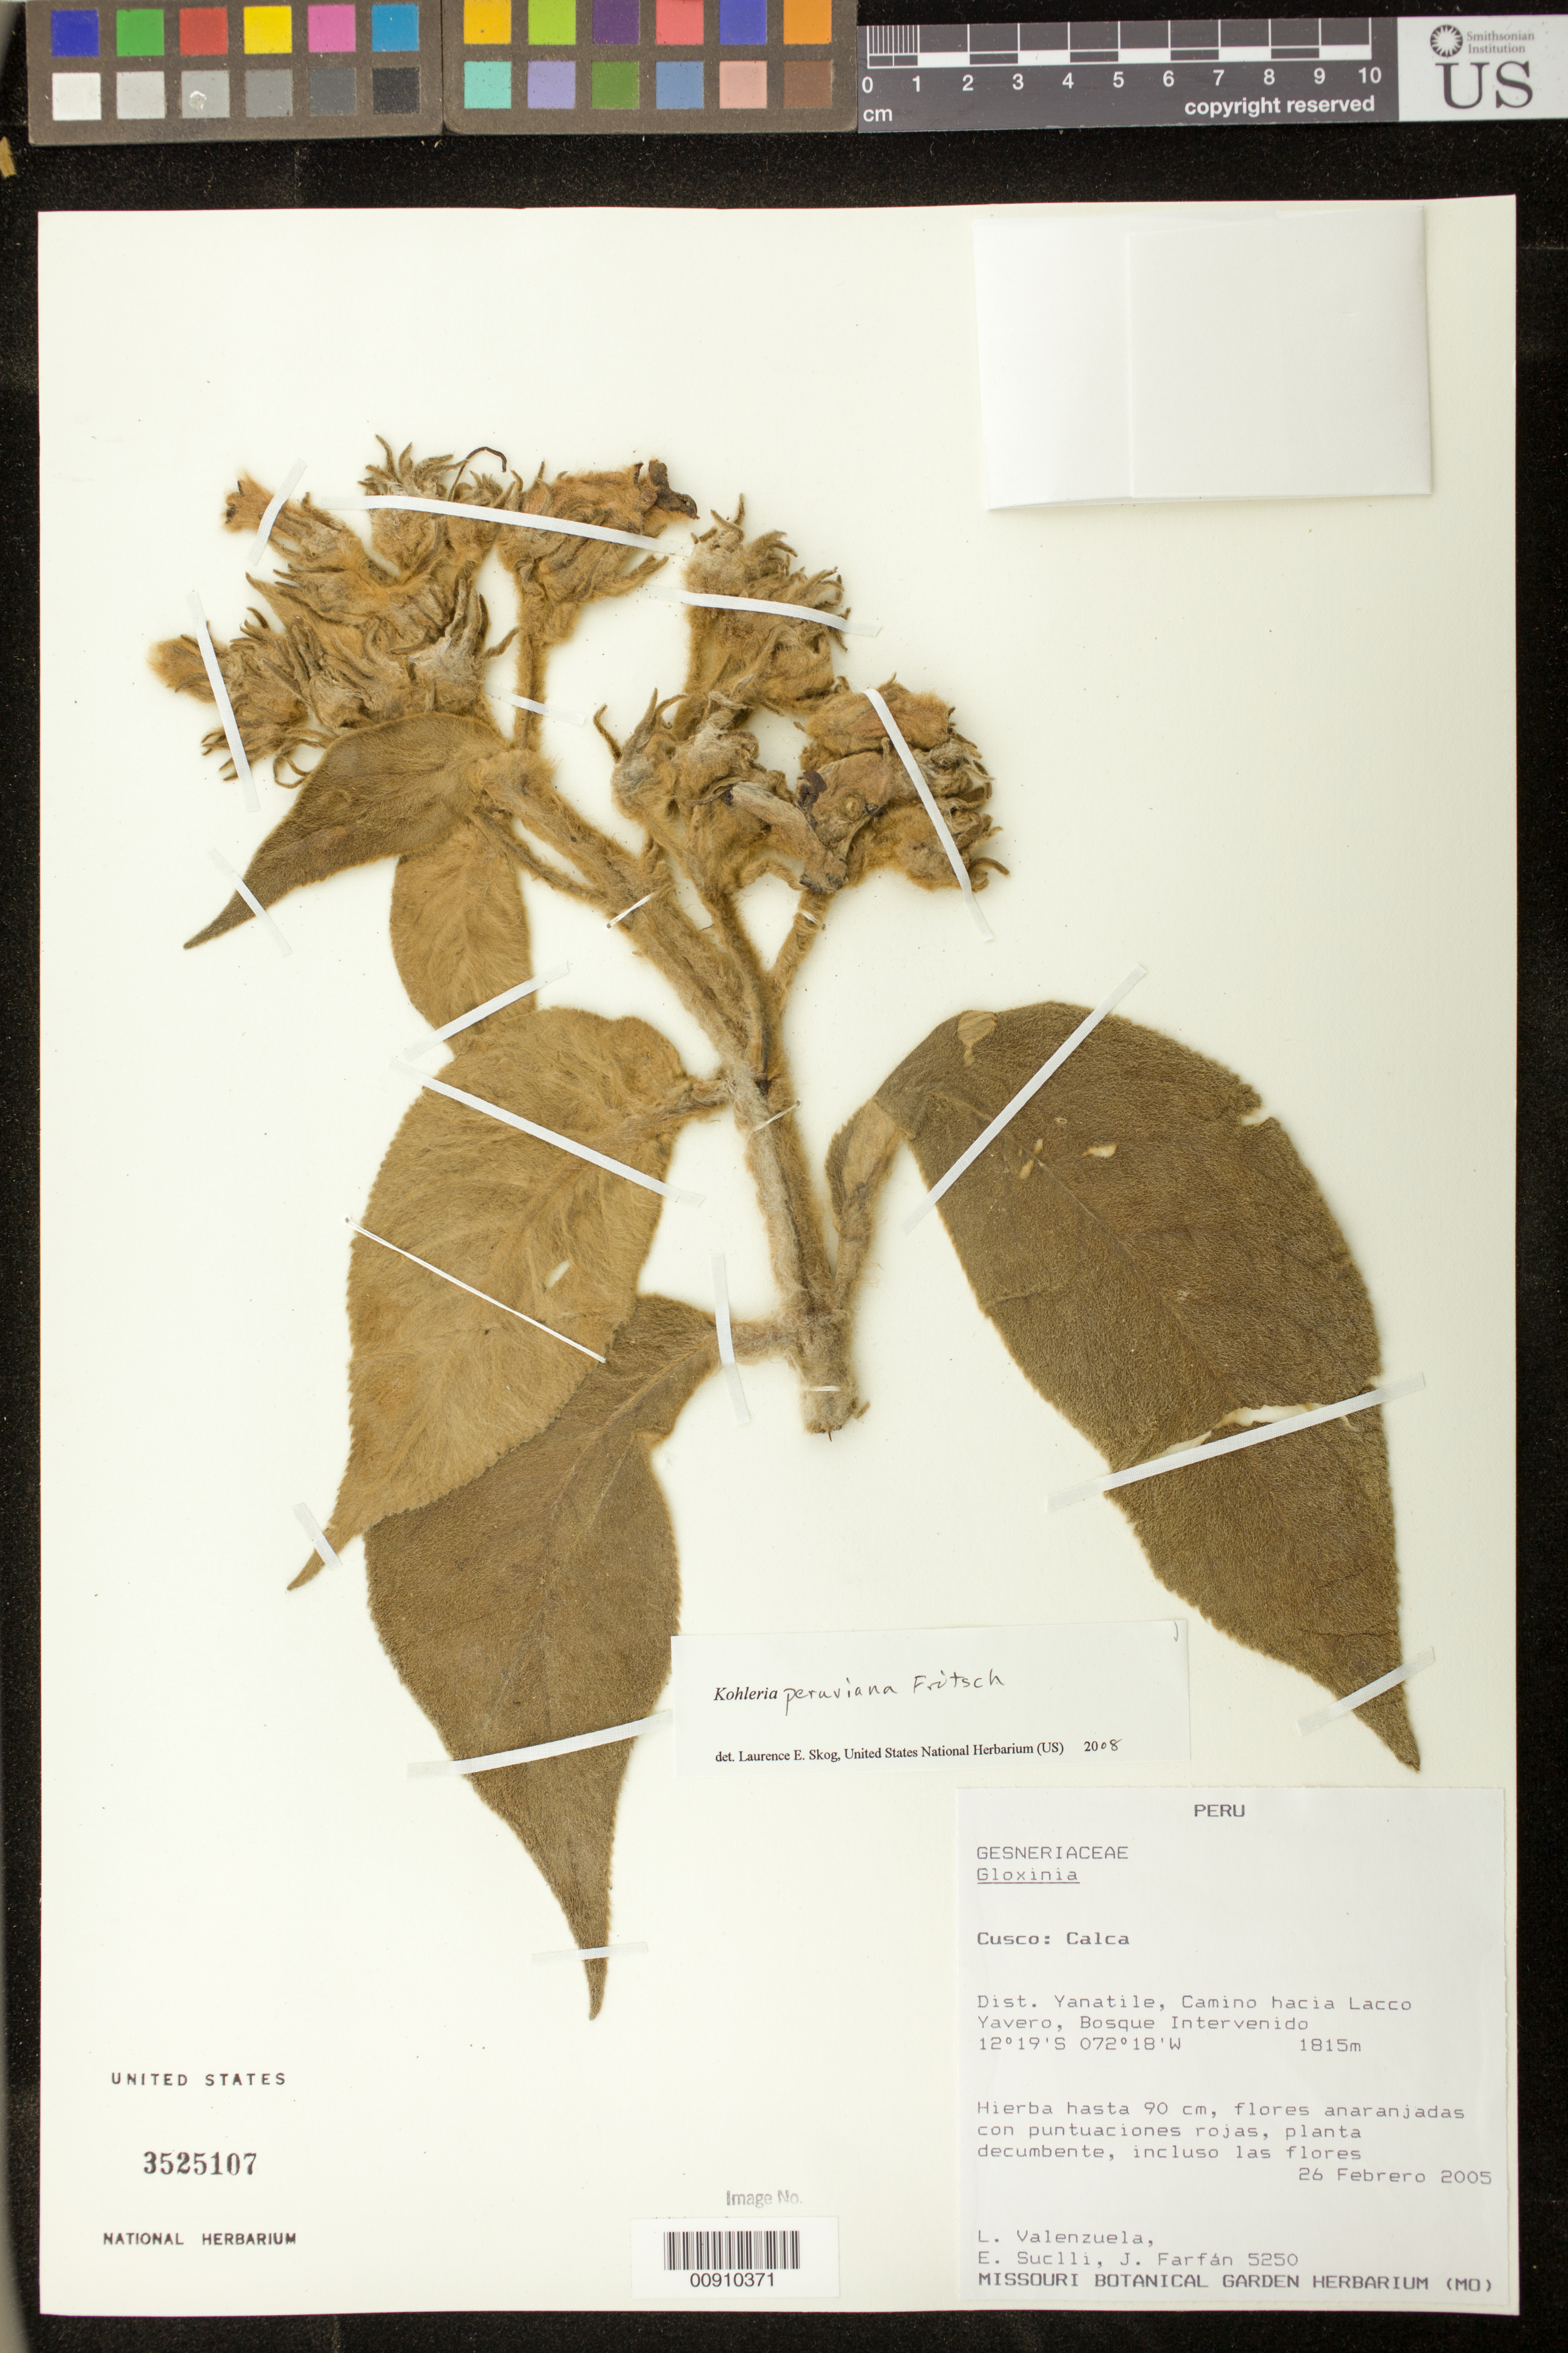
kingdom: Plantae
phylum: Tracheophyta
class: Magnoliopsida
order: Lamiales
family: Gesneriaceae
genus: Kohleria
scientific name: Kohleria peruviana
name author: Fritsch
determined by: Skog, Laurence E.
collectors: L. Valenzuela, E. Suclli & J. Farfán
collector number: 5250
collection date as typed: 26 Feb 2005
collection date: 2005-02-26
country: Peru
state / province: Cusco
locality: Cusco: Calca. Dit. Yanatile, Camino hacia Lacco Yavero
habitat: Bosque intervenido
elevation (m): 1815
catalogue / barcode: US 3525107